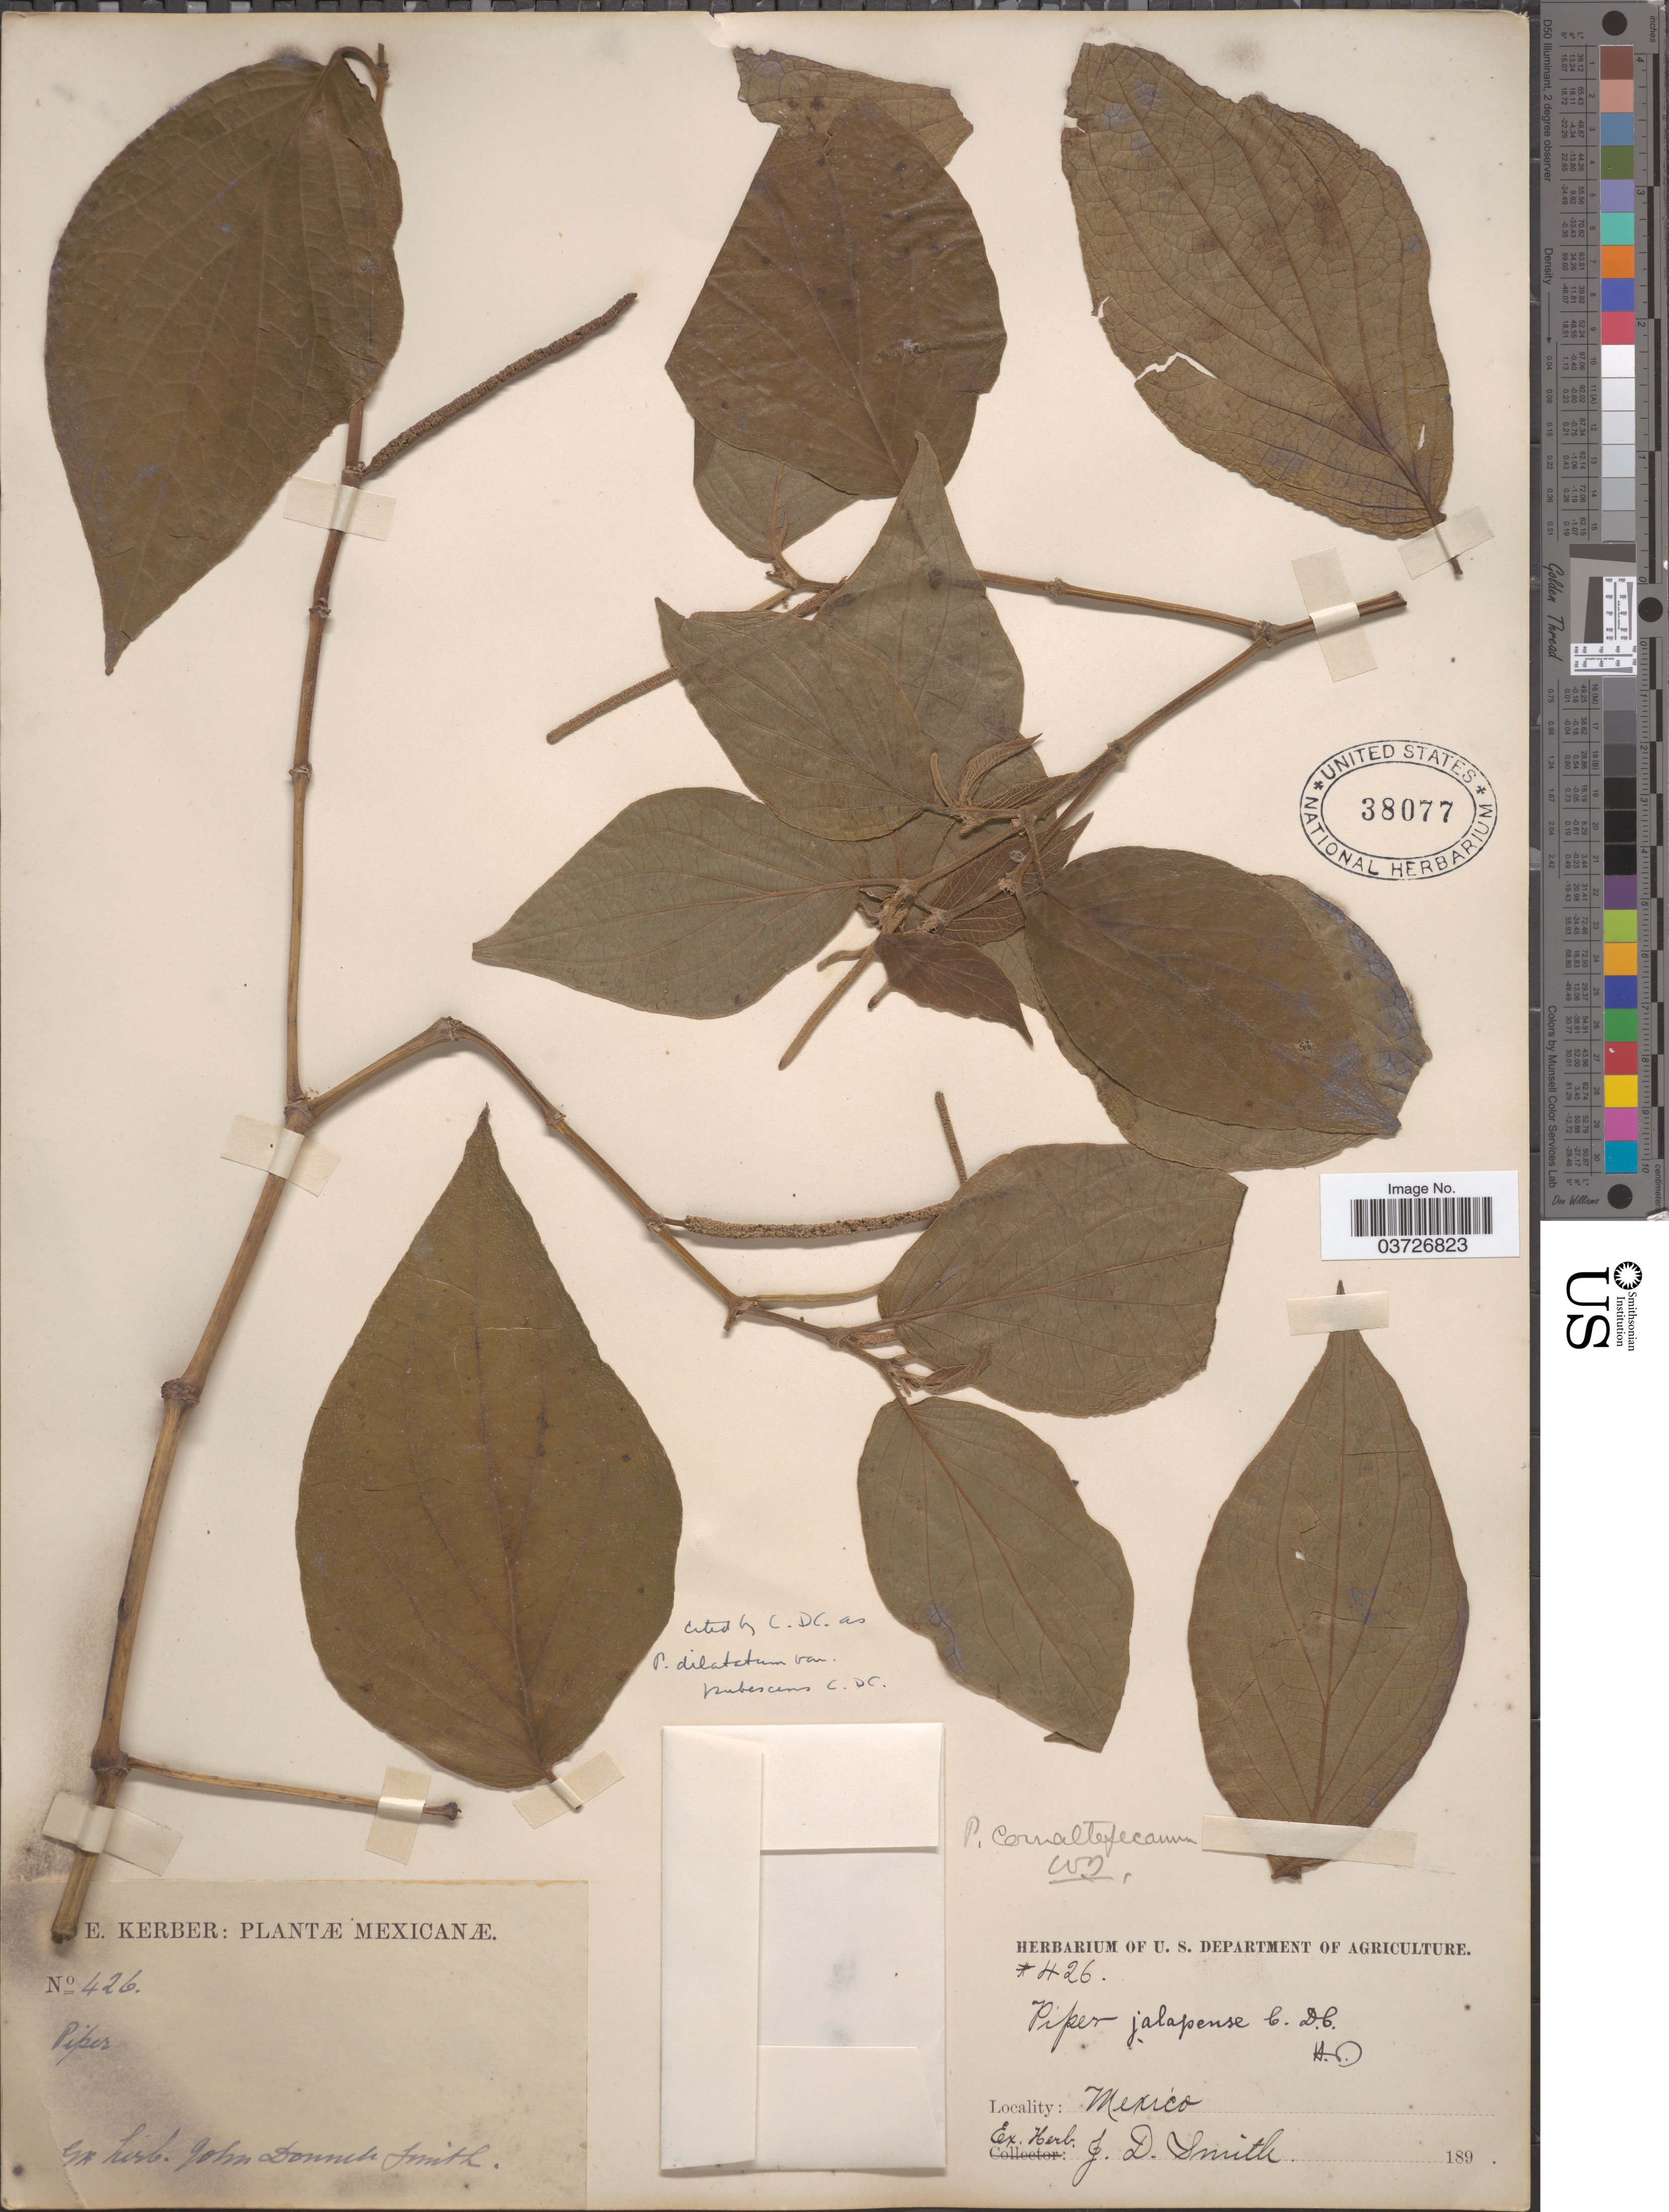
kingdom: Plantae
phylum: Tracheophyta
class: Magnoliopsida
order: Piperales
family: Piperaceae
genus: Piper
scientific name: Piper dilatatum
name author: Rich.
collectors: E. Kerber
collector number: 426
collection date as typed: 189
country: Mexico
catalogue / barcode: US 38077